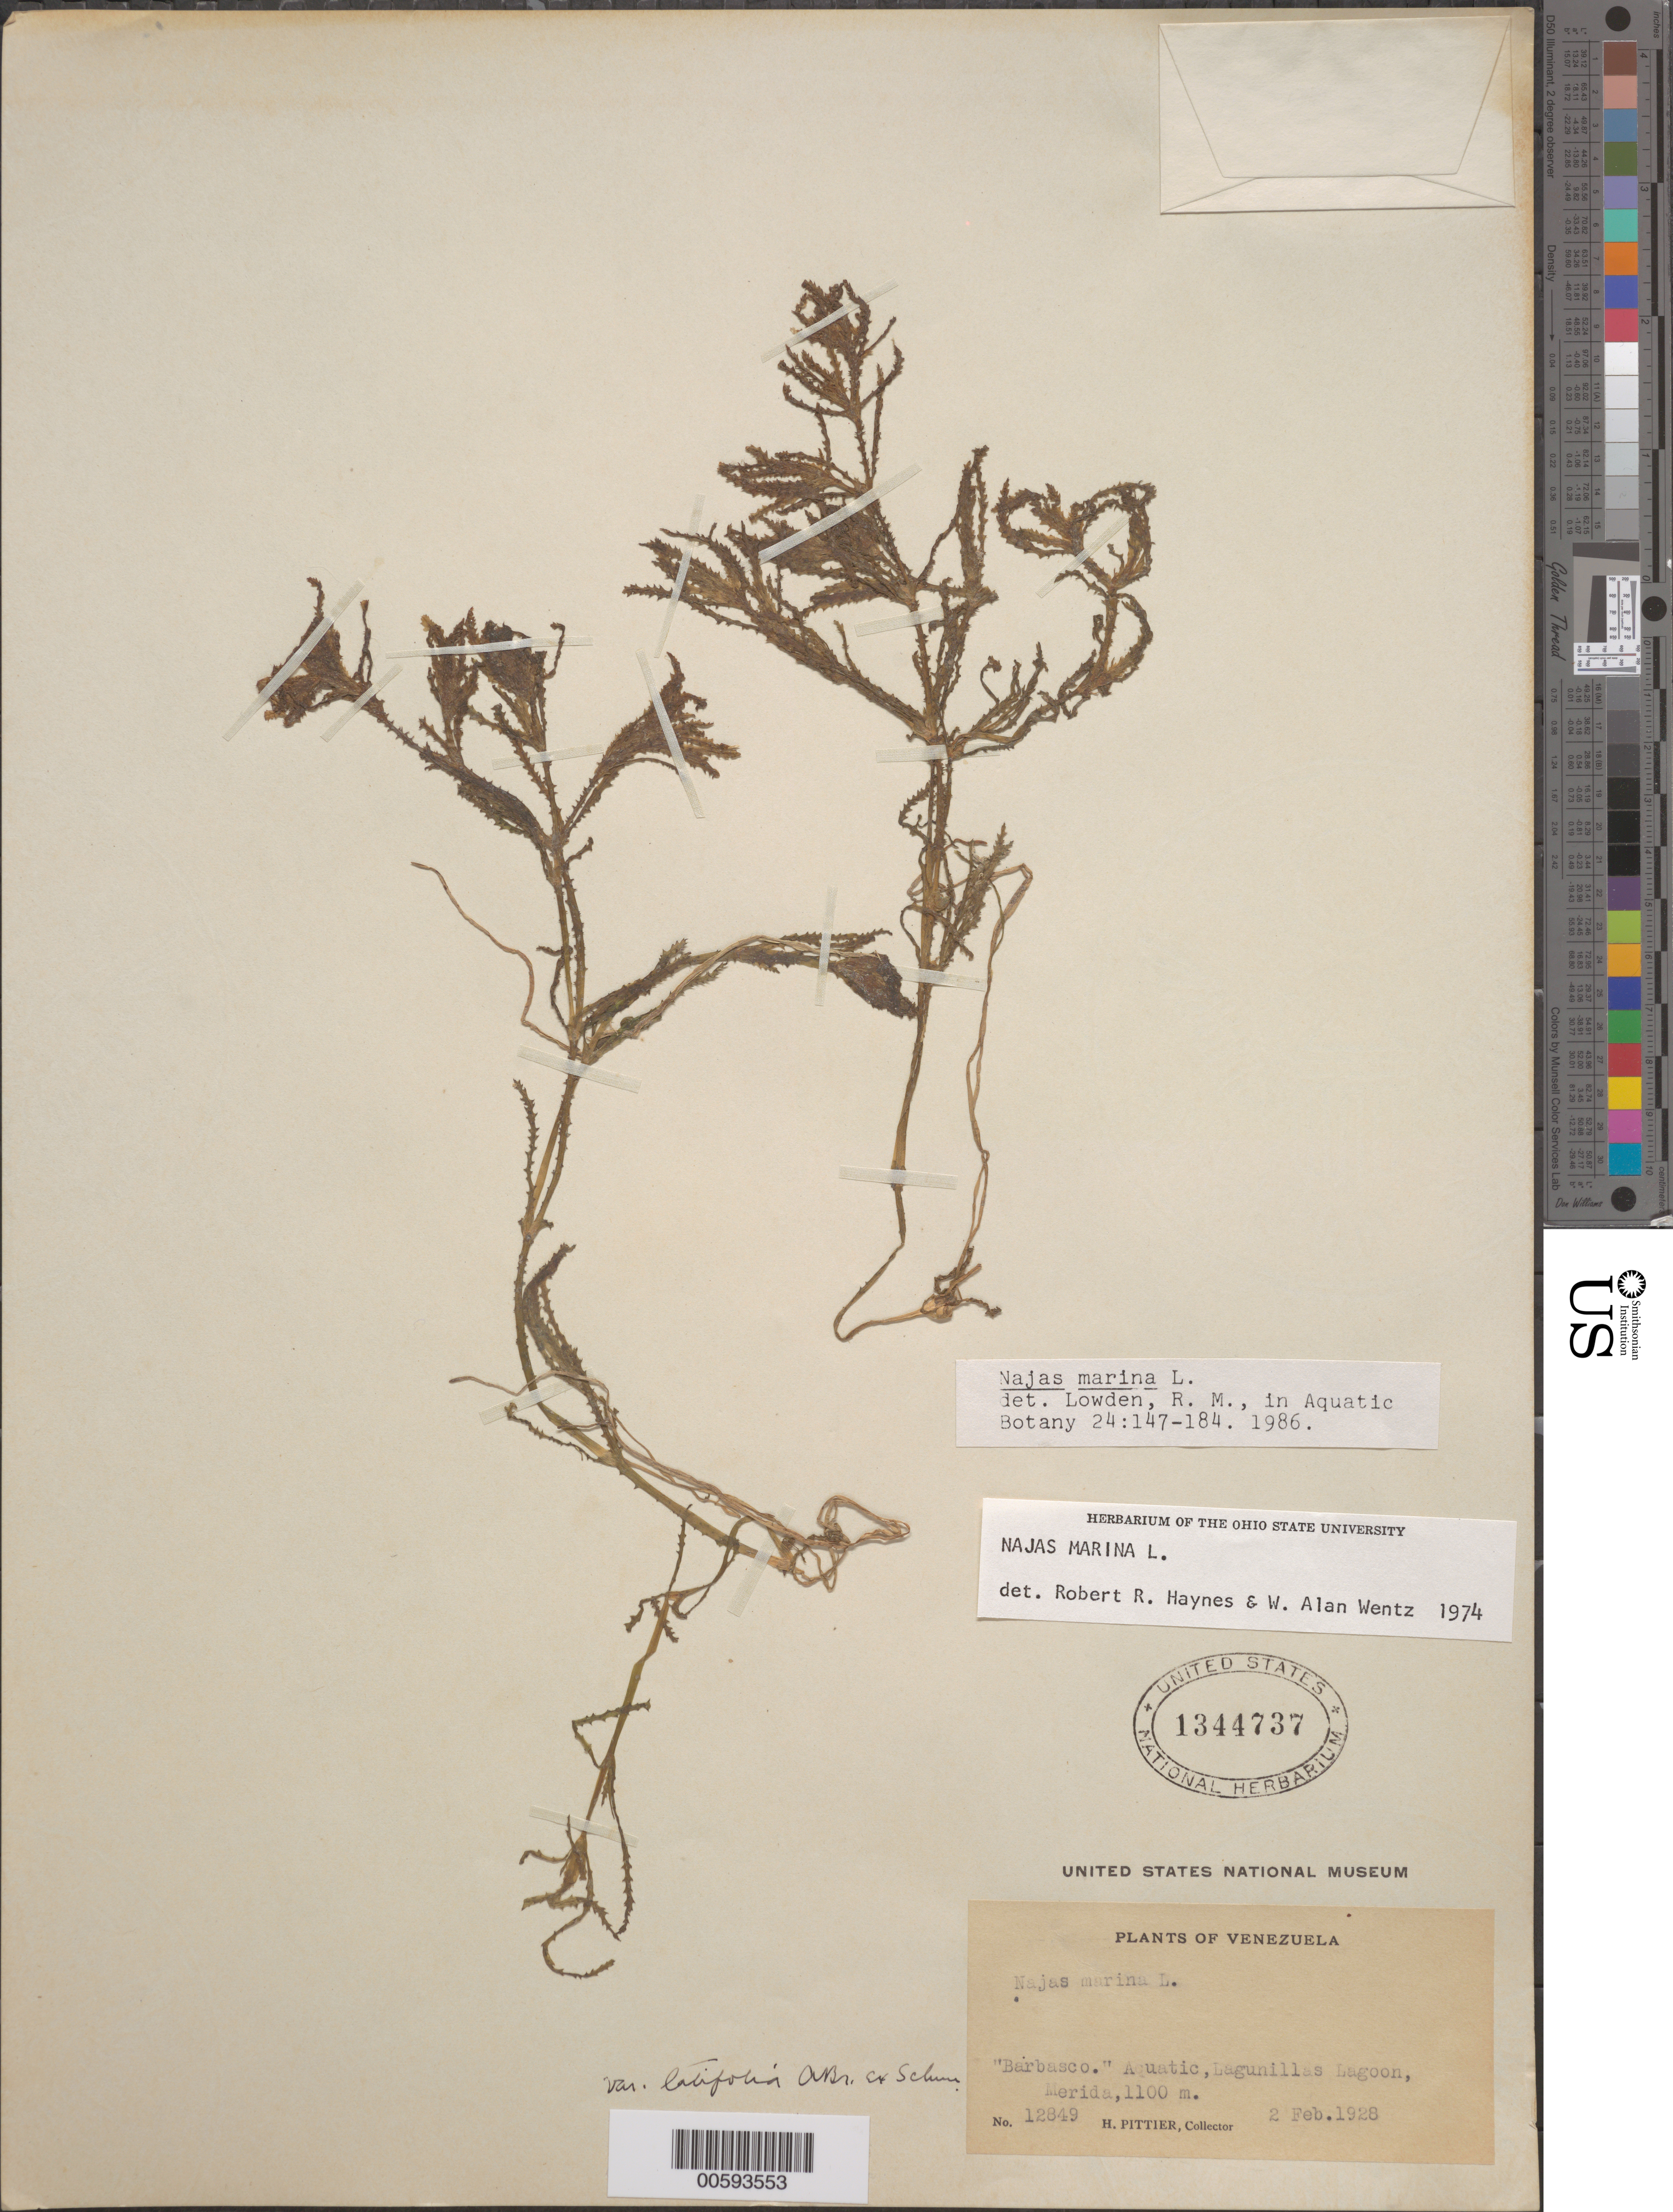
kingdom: Plantae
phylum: Tracheophyta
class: Liliopsida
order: Alismatales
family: Hydrocharitaceae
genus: Najas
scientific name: Najas marina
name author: L.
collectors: H. F. Pittier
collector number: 12849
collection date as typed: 02 Feb 1928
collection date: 1928-02-02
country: Venezuela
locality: Barbasco, Lagunillas Lagoon, Merida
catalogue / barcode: US 1344737